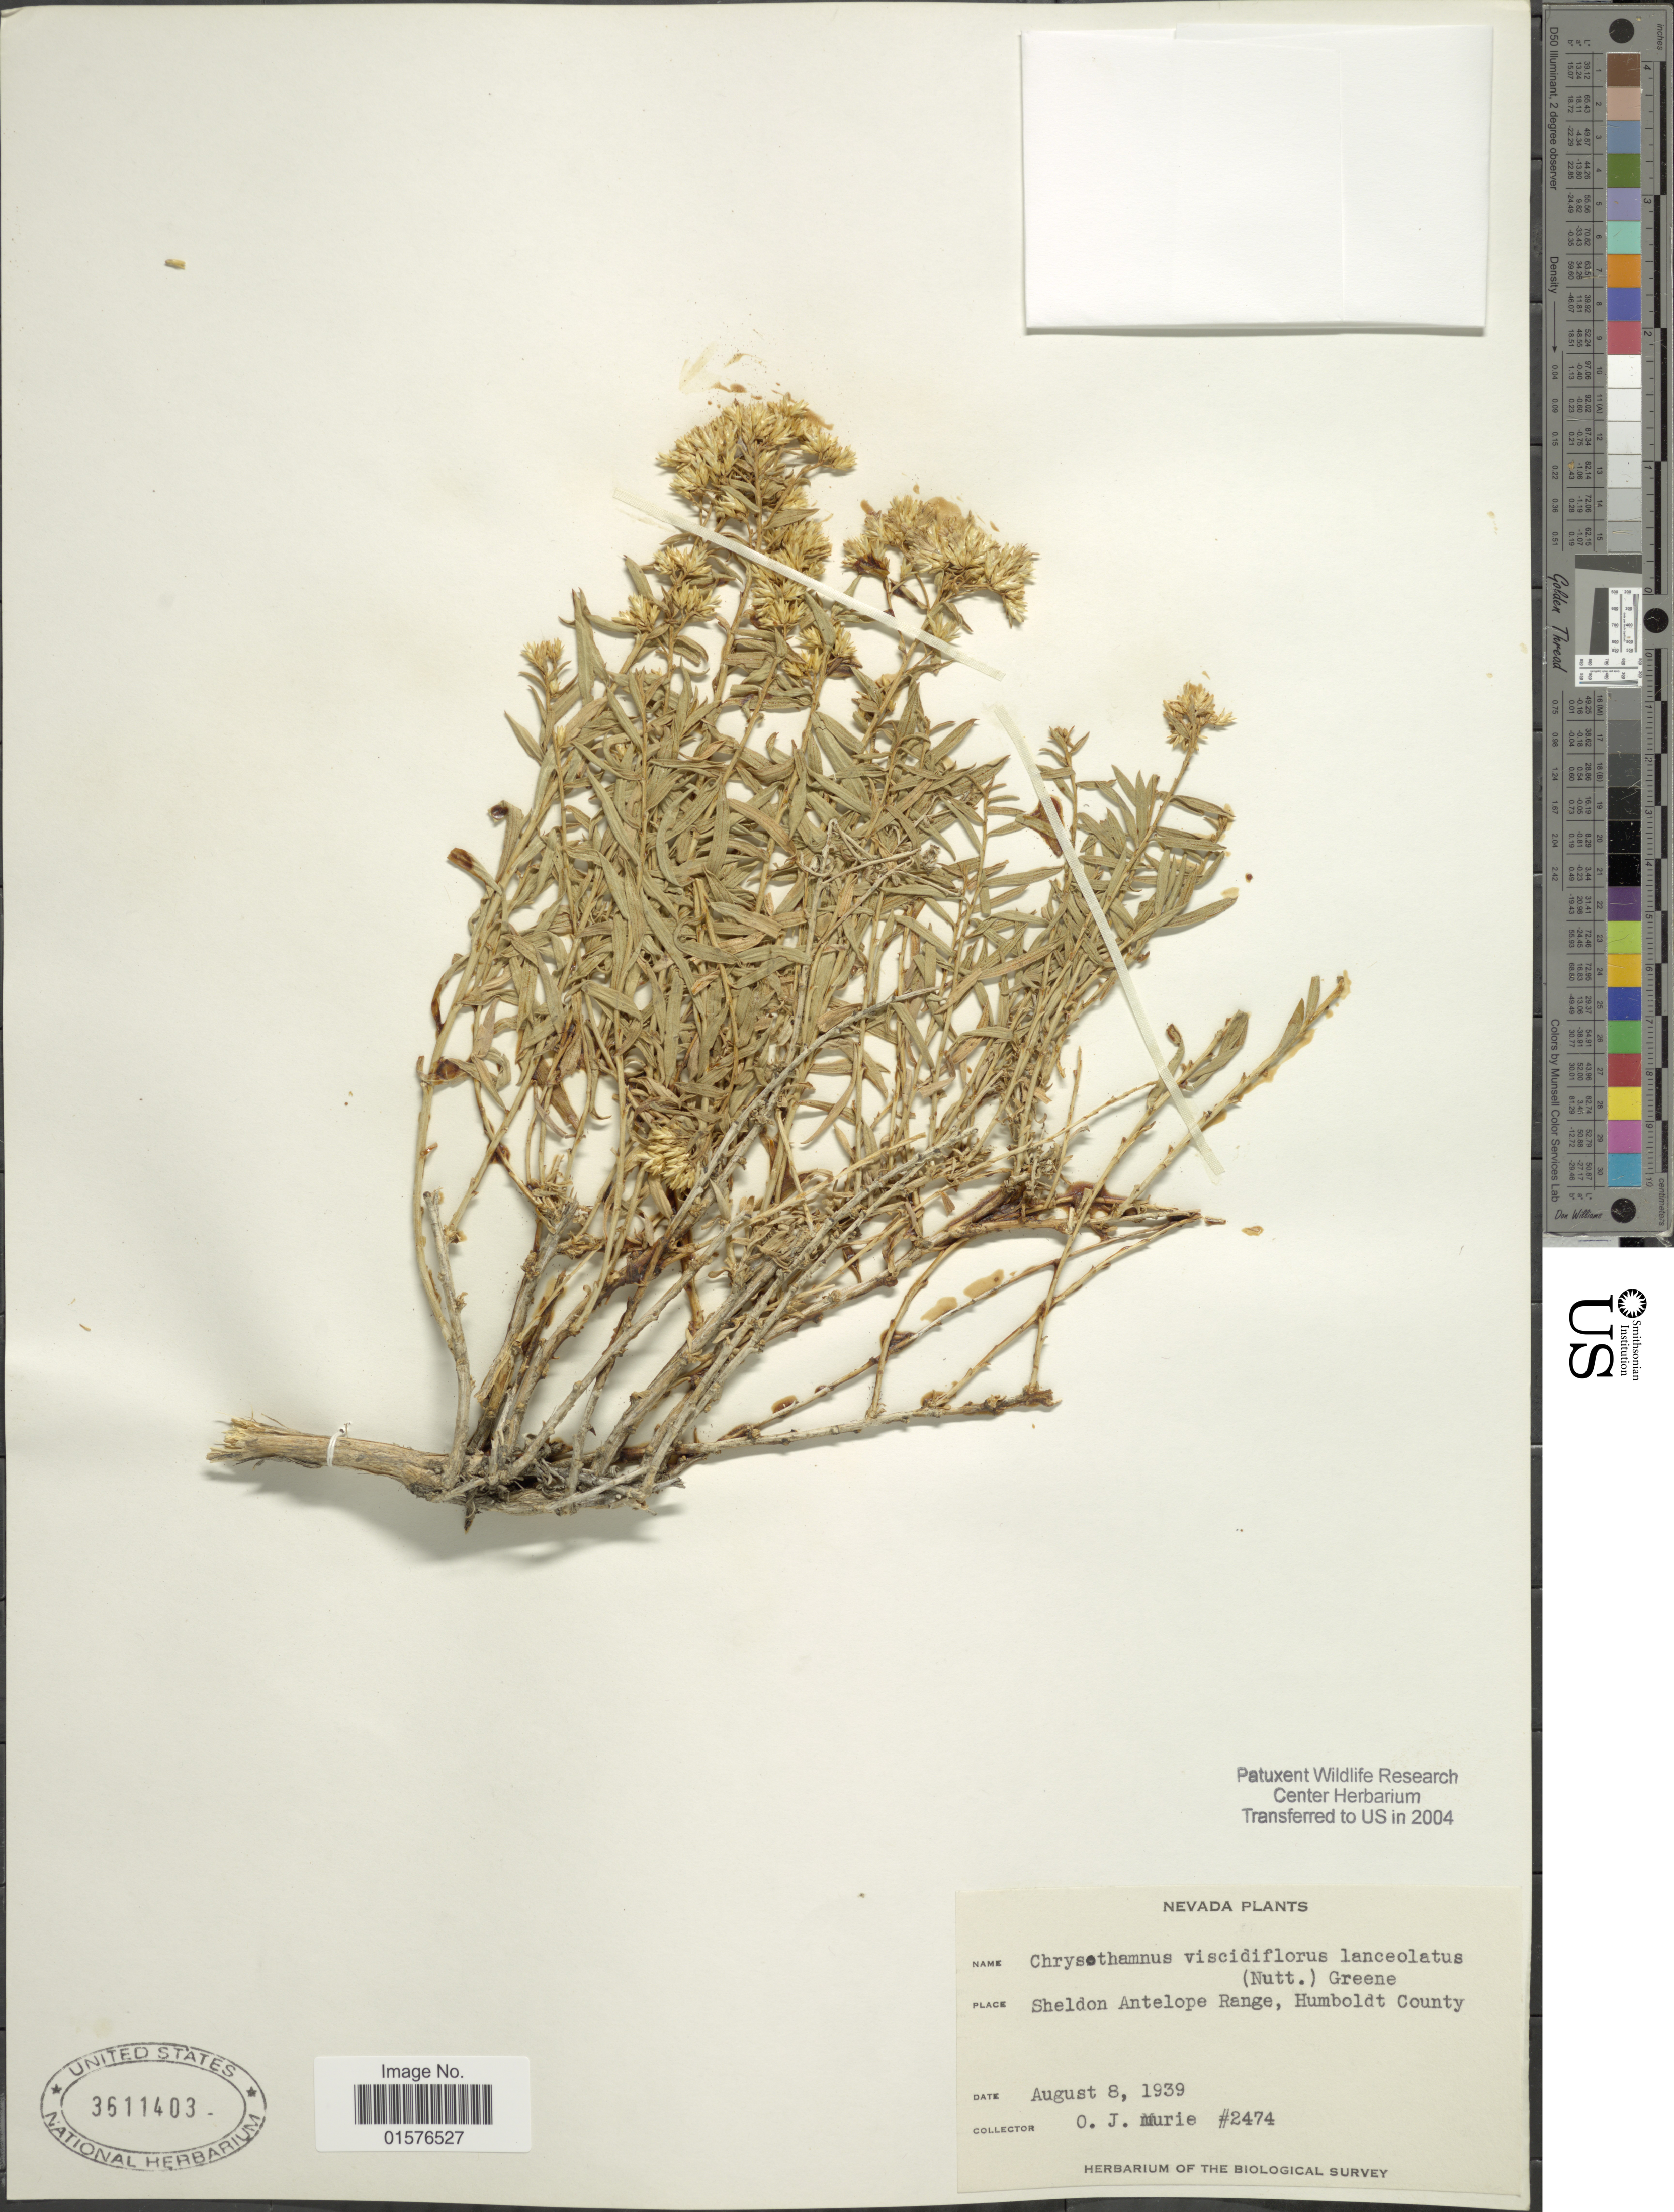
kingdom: Plantae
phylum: Tracheophyta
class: Magnoliopsida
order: Asterales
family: Asteraceae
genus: Chrysothamnus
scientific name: Chrysothamnus viscidiflorus subsp. lanceolatus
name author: (Nutt.) H.M. Hall & Clem.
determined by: Urbatsch, Lowell E., Curator (LSU), Louisiana State University (UNITED STATES)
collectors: O. Murie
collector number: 2474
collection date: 1939-08-08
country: United States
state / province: Nevada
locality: Charles Sheldon Antelope Range, Humboldt County.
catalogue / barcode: US 3611403